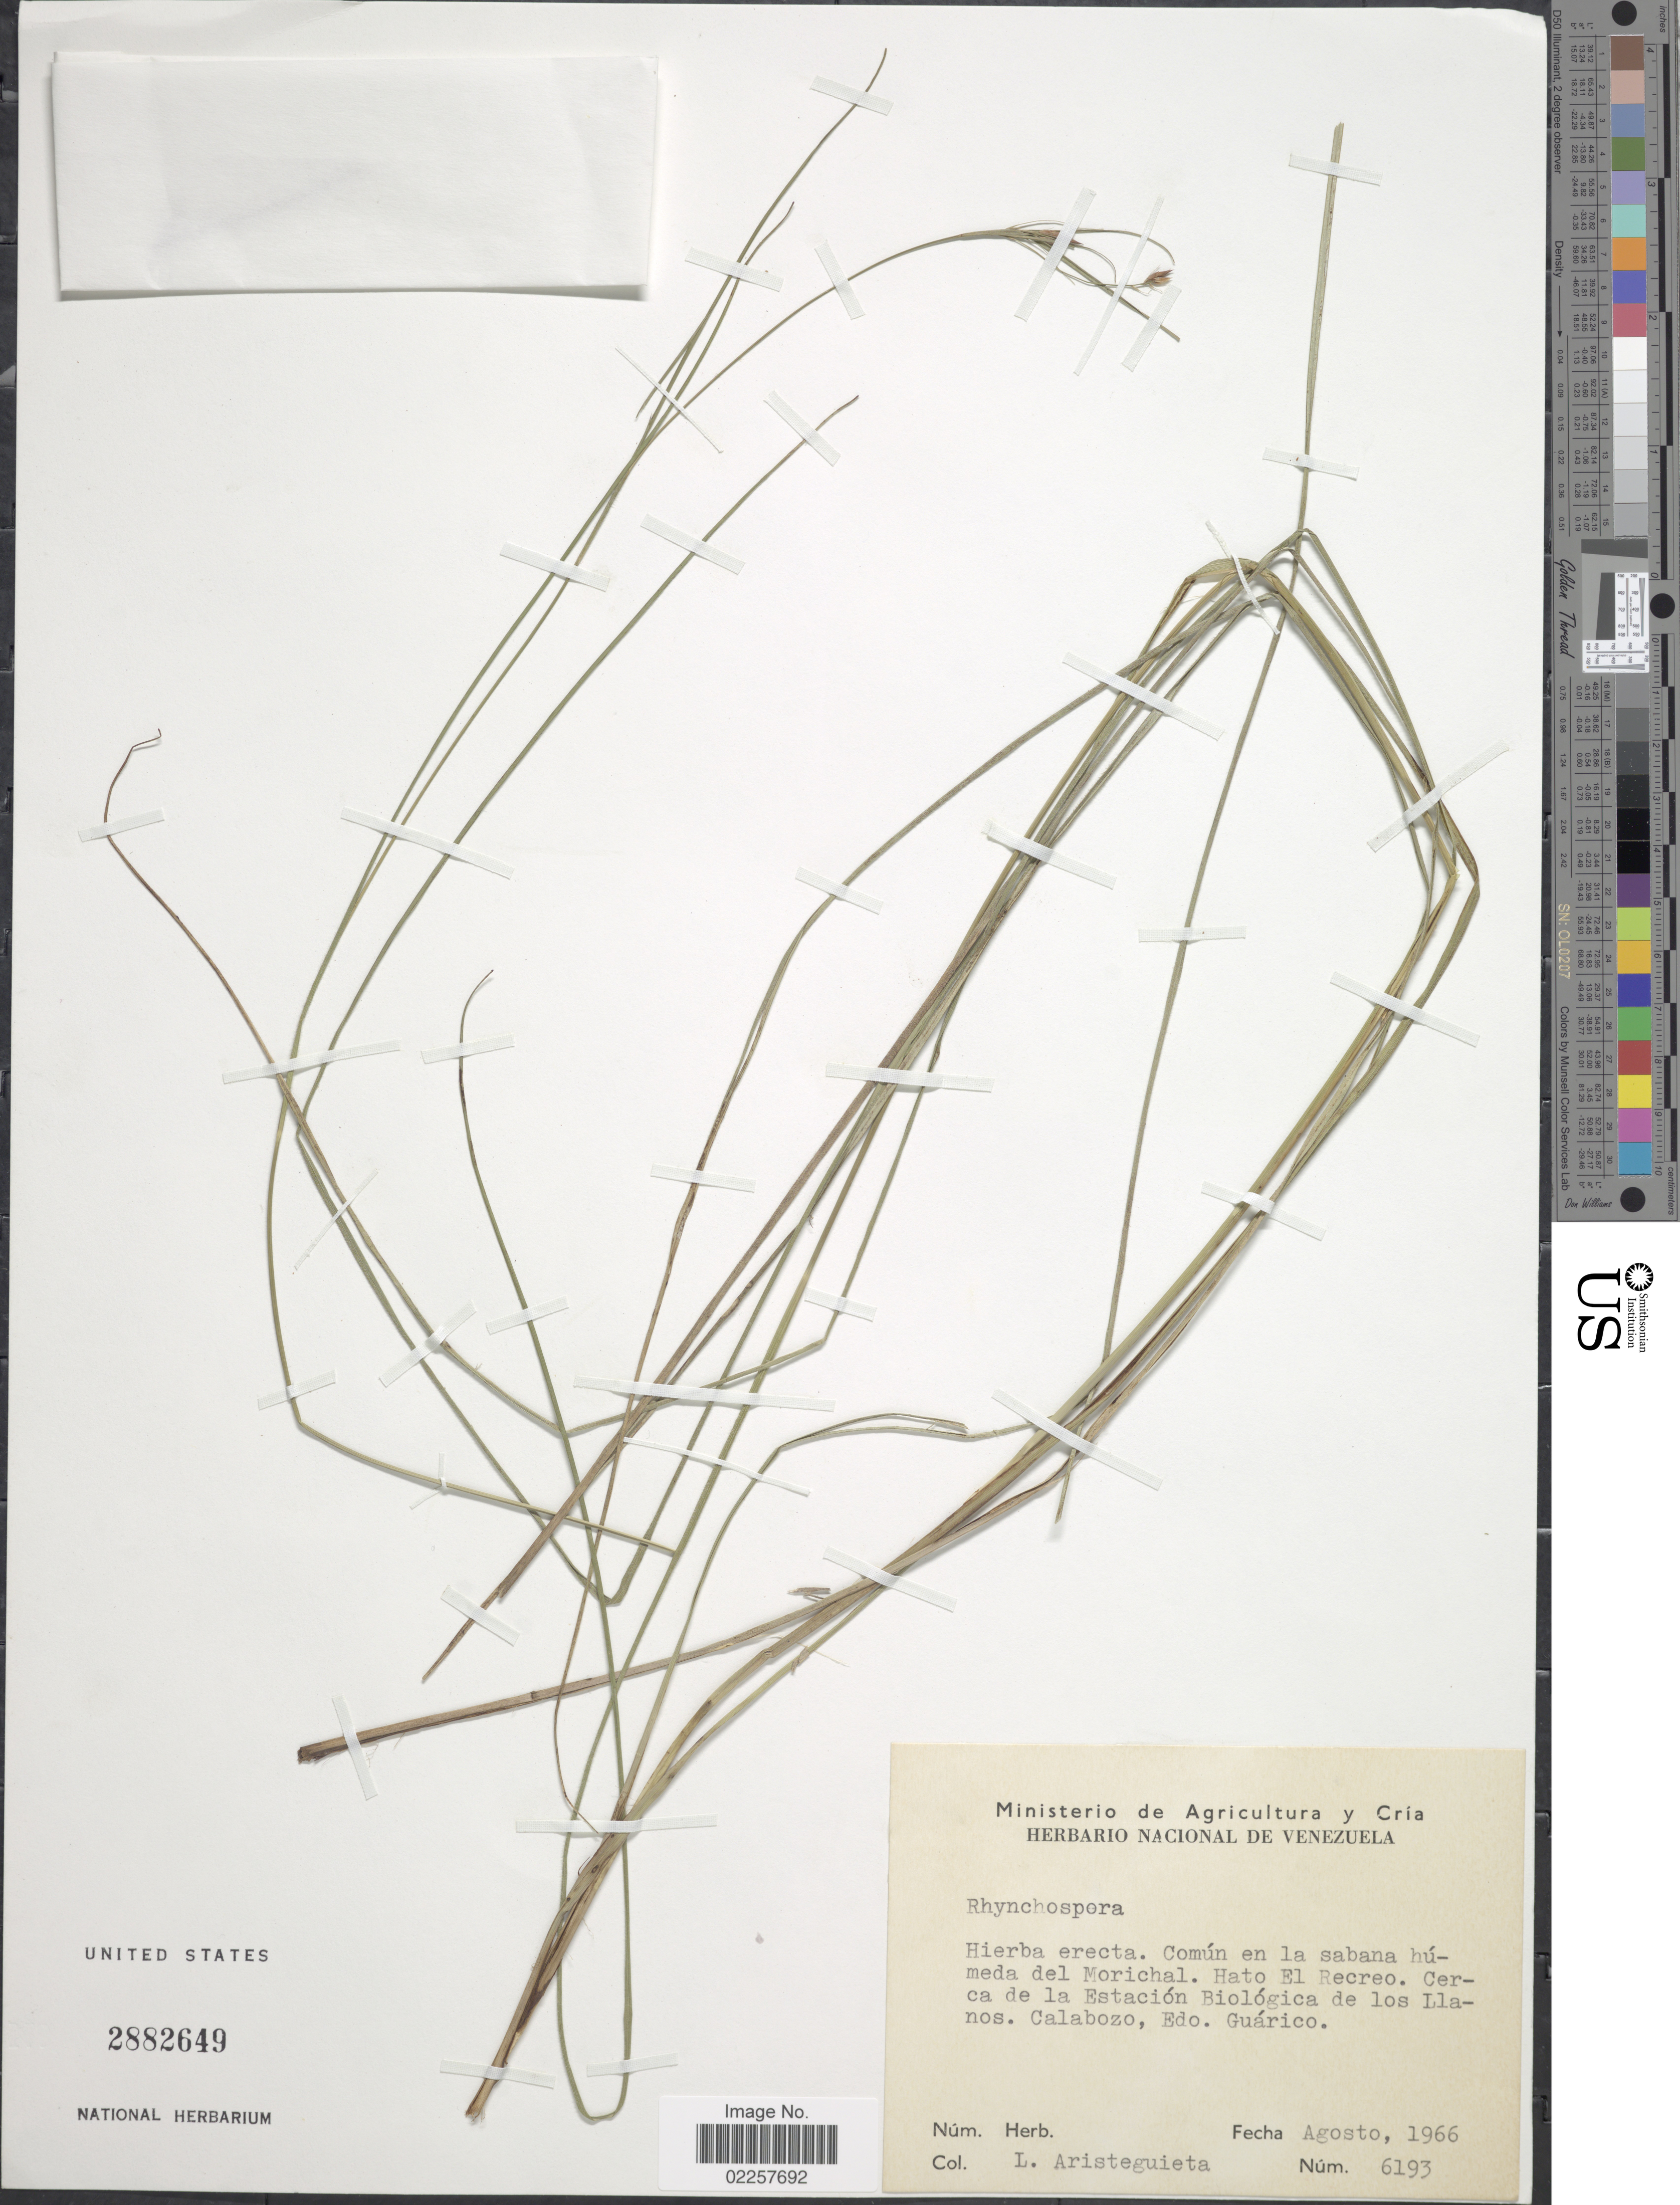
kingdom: Plantae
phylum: Tracheophyta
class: Liliopsida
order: Poales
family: Cyperaceae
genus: Rhynchospora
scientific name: Rhynchospora sp.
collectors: L. Aristeguieta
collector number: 6193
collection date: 1966-08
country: Venezuela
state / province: Guárico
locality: Comun en la sabana humeda del Morichal. Hato El Recreo. Cerca de la Estacion Biologica de los Llanos. Calabozo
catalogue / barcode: US 2882649